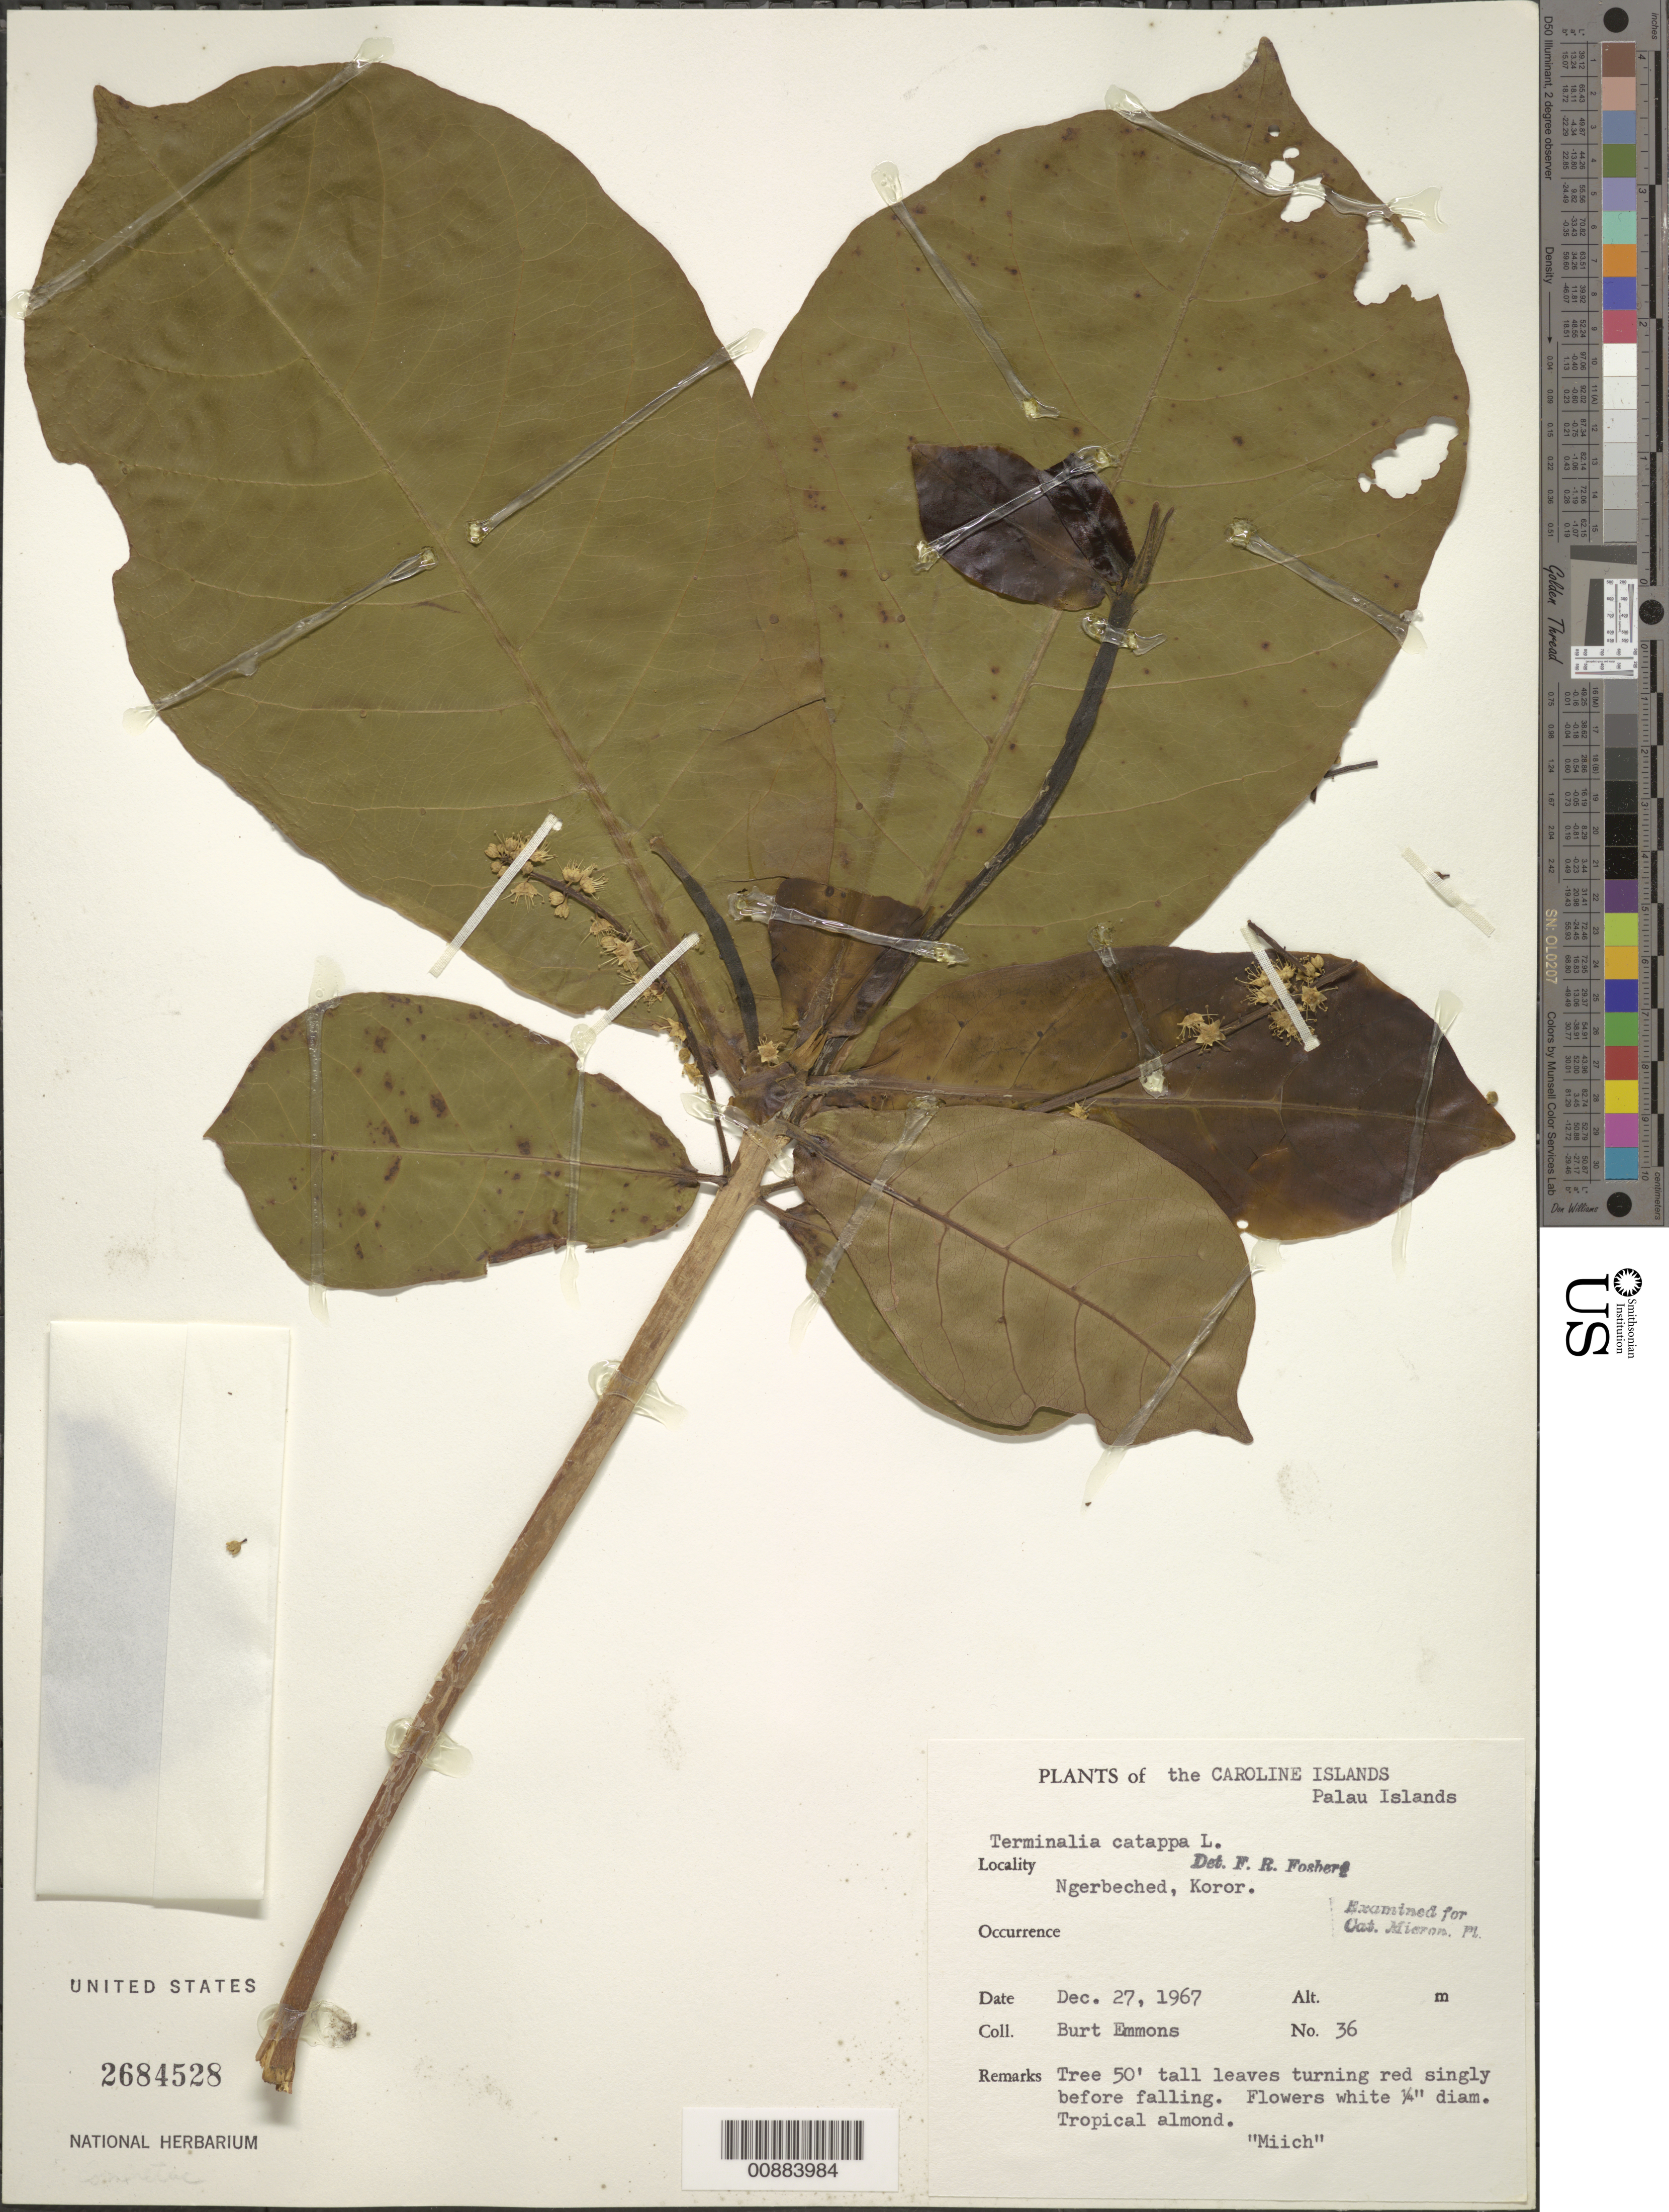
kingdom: Plantae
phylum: Tracheophyta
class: Magnoliopsida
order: Myrtales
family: Combretaceae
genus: Terminalia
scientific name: Terminalia catappa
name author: L.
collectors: B. Emmons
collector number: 36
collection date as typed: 27 Dec 1967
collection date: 1967-12-27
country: Palau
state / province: Koror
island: Oreor (Koror)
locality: Ngerbeched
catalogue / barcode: US 2684528